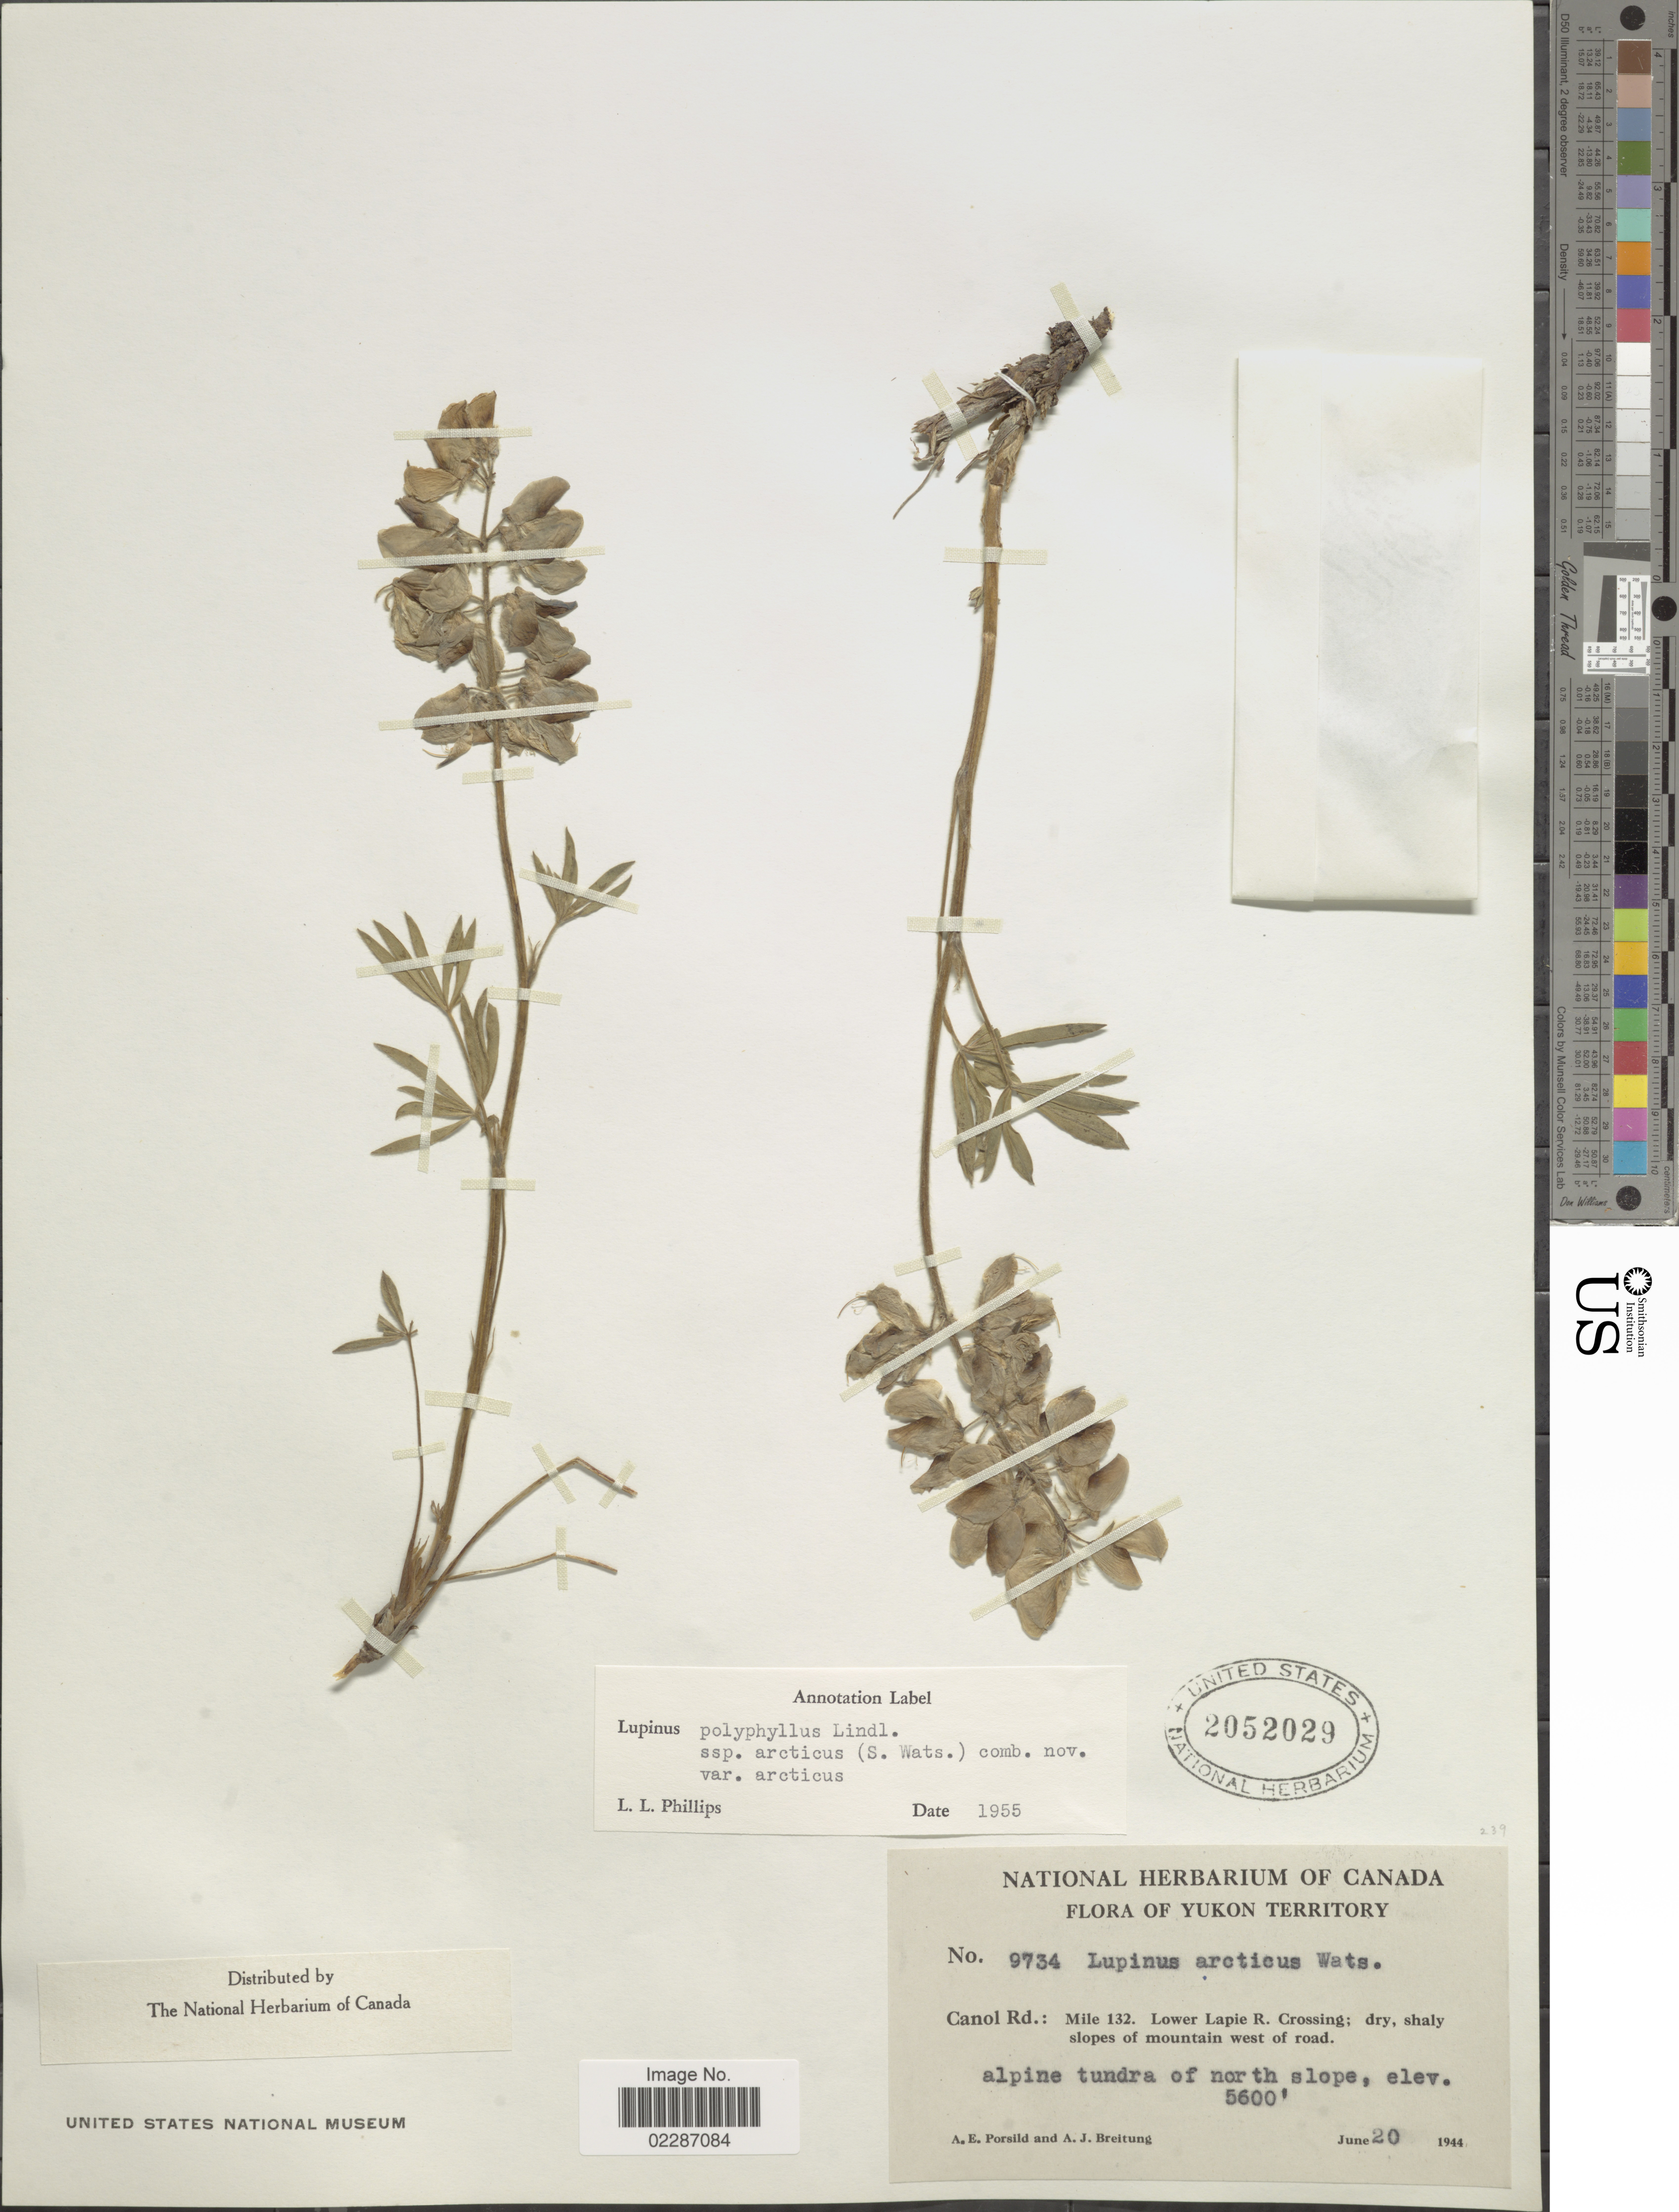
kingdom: Plantae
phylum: Tracheophyta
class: Magnoliopsida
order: Fabales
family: Fabaceae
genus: Lupinus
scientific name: Lupinus arcticus subsp. arcticus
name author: S. Watson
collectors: A. E. Porsild & A. Breitung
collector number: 9734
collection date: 1944-06-20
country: Canada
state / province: Yukon Territory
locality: Canol Rd: Mile 132. Lower Lapie R. Crossing; dry, shaly slopes of mountain west of road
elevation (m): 1707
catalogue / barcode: US 2052029